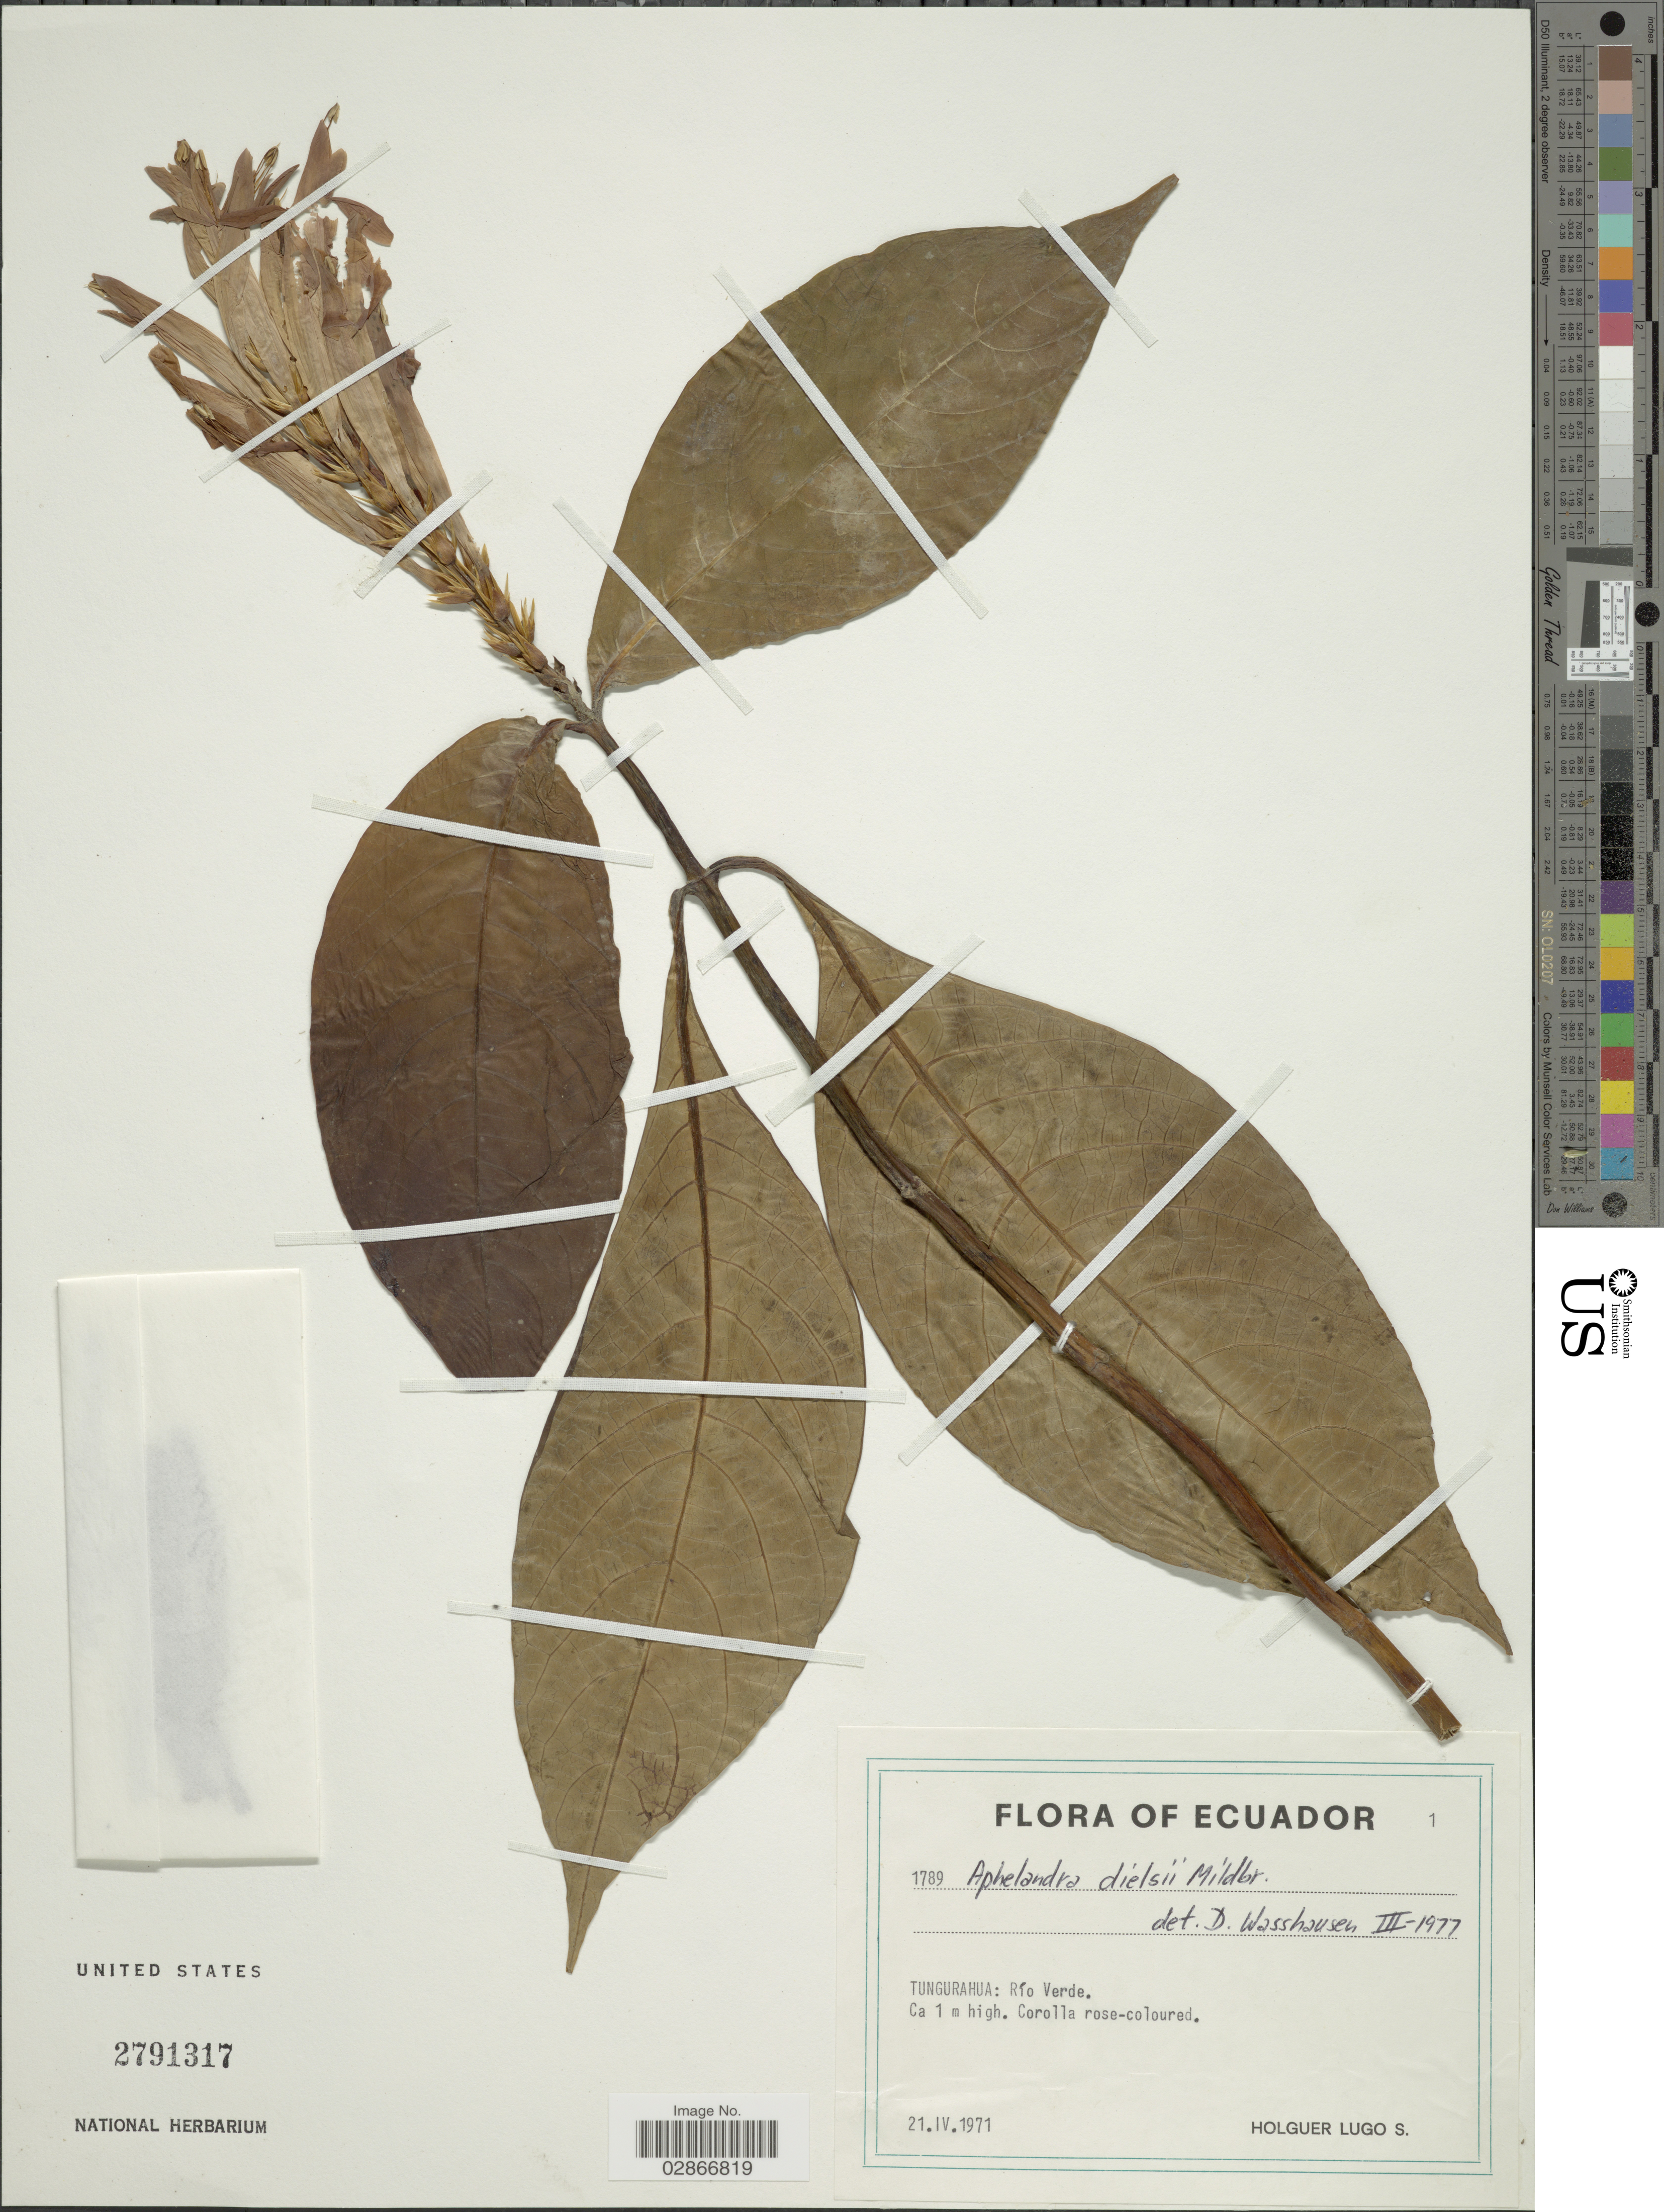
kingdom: Plantae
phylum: Tracheophyta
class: Magnoliopsida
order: Lamiales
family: Acanthaceae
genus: Aphelandra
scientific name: Aphelandra dielsii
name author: Mildbr.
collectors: H. Lugo S.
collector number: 1789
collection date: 1971-04-21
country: Ecuador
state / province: Tungurahua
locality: Río Verde.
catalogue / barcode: US 2791317